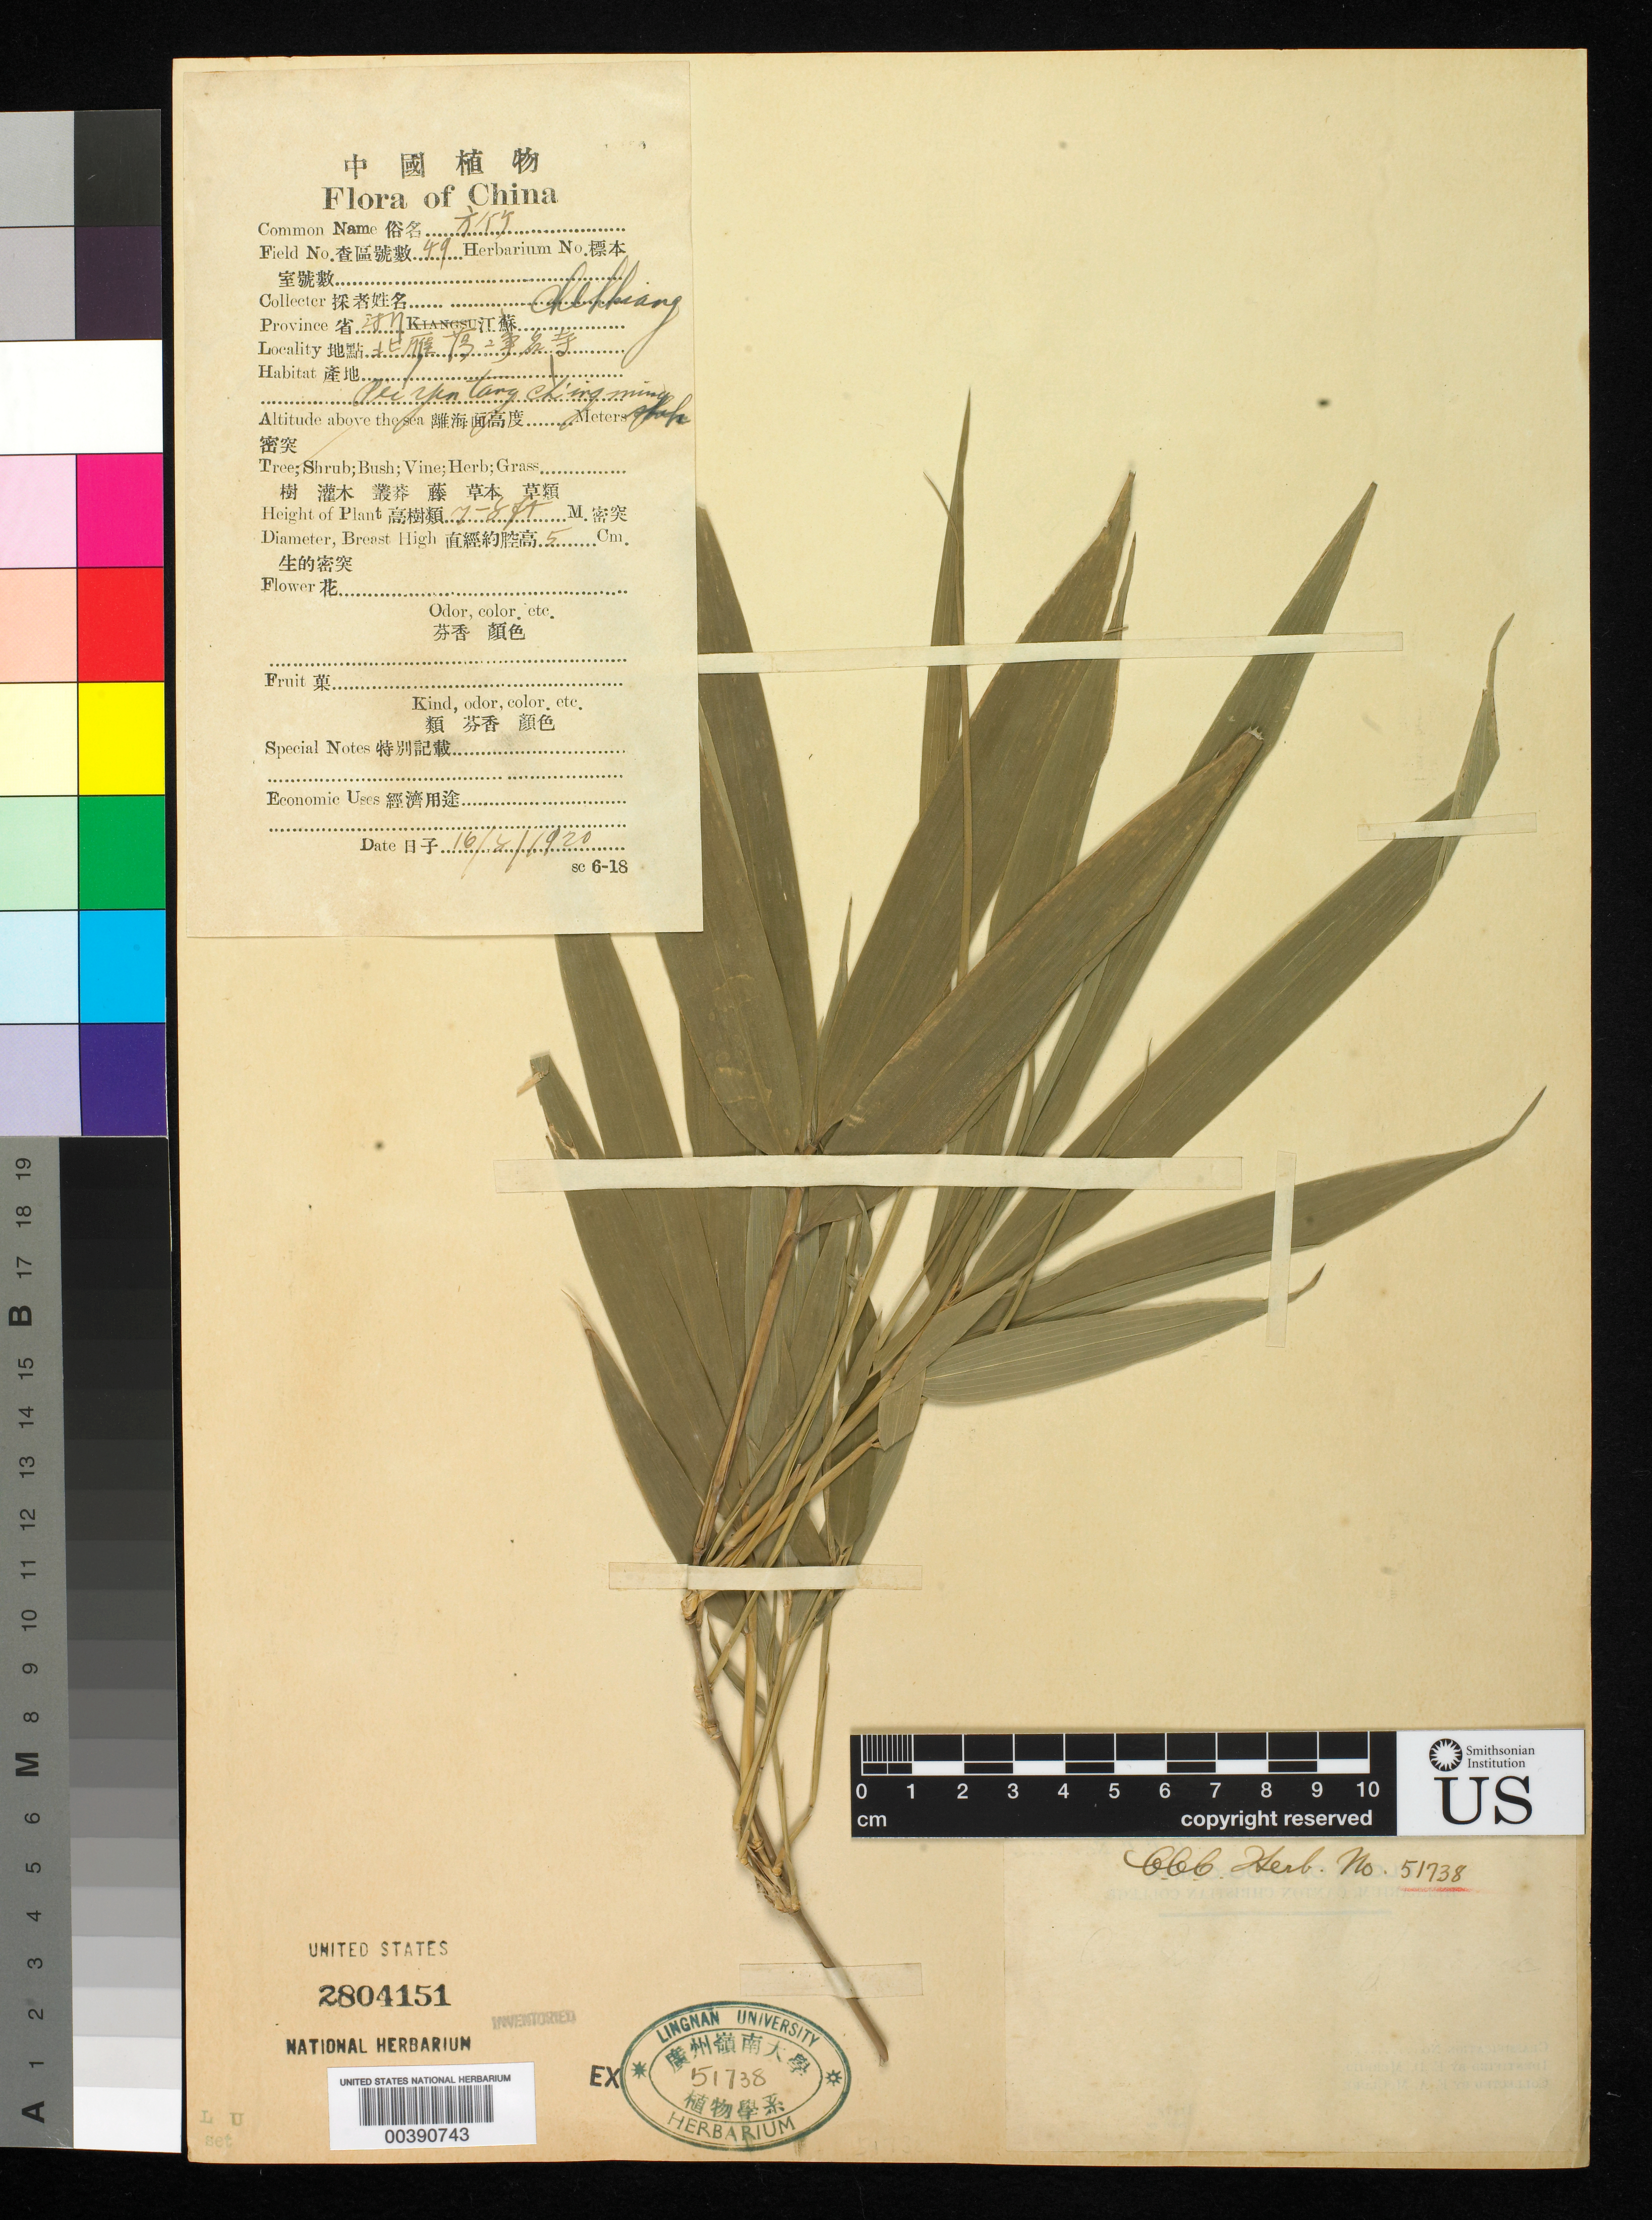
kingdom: Plantae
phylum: Tracheophyta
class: Liliopsida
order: Poales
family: Poaceae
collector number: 49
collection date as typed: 16 Aug 1920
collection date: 1920-08-16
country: China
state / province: Zhejiang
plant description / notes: Lu 51738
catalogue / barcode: US 2804151